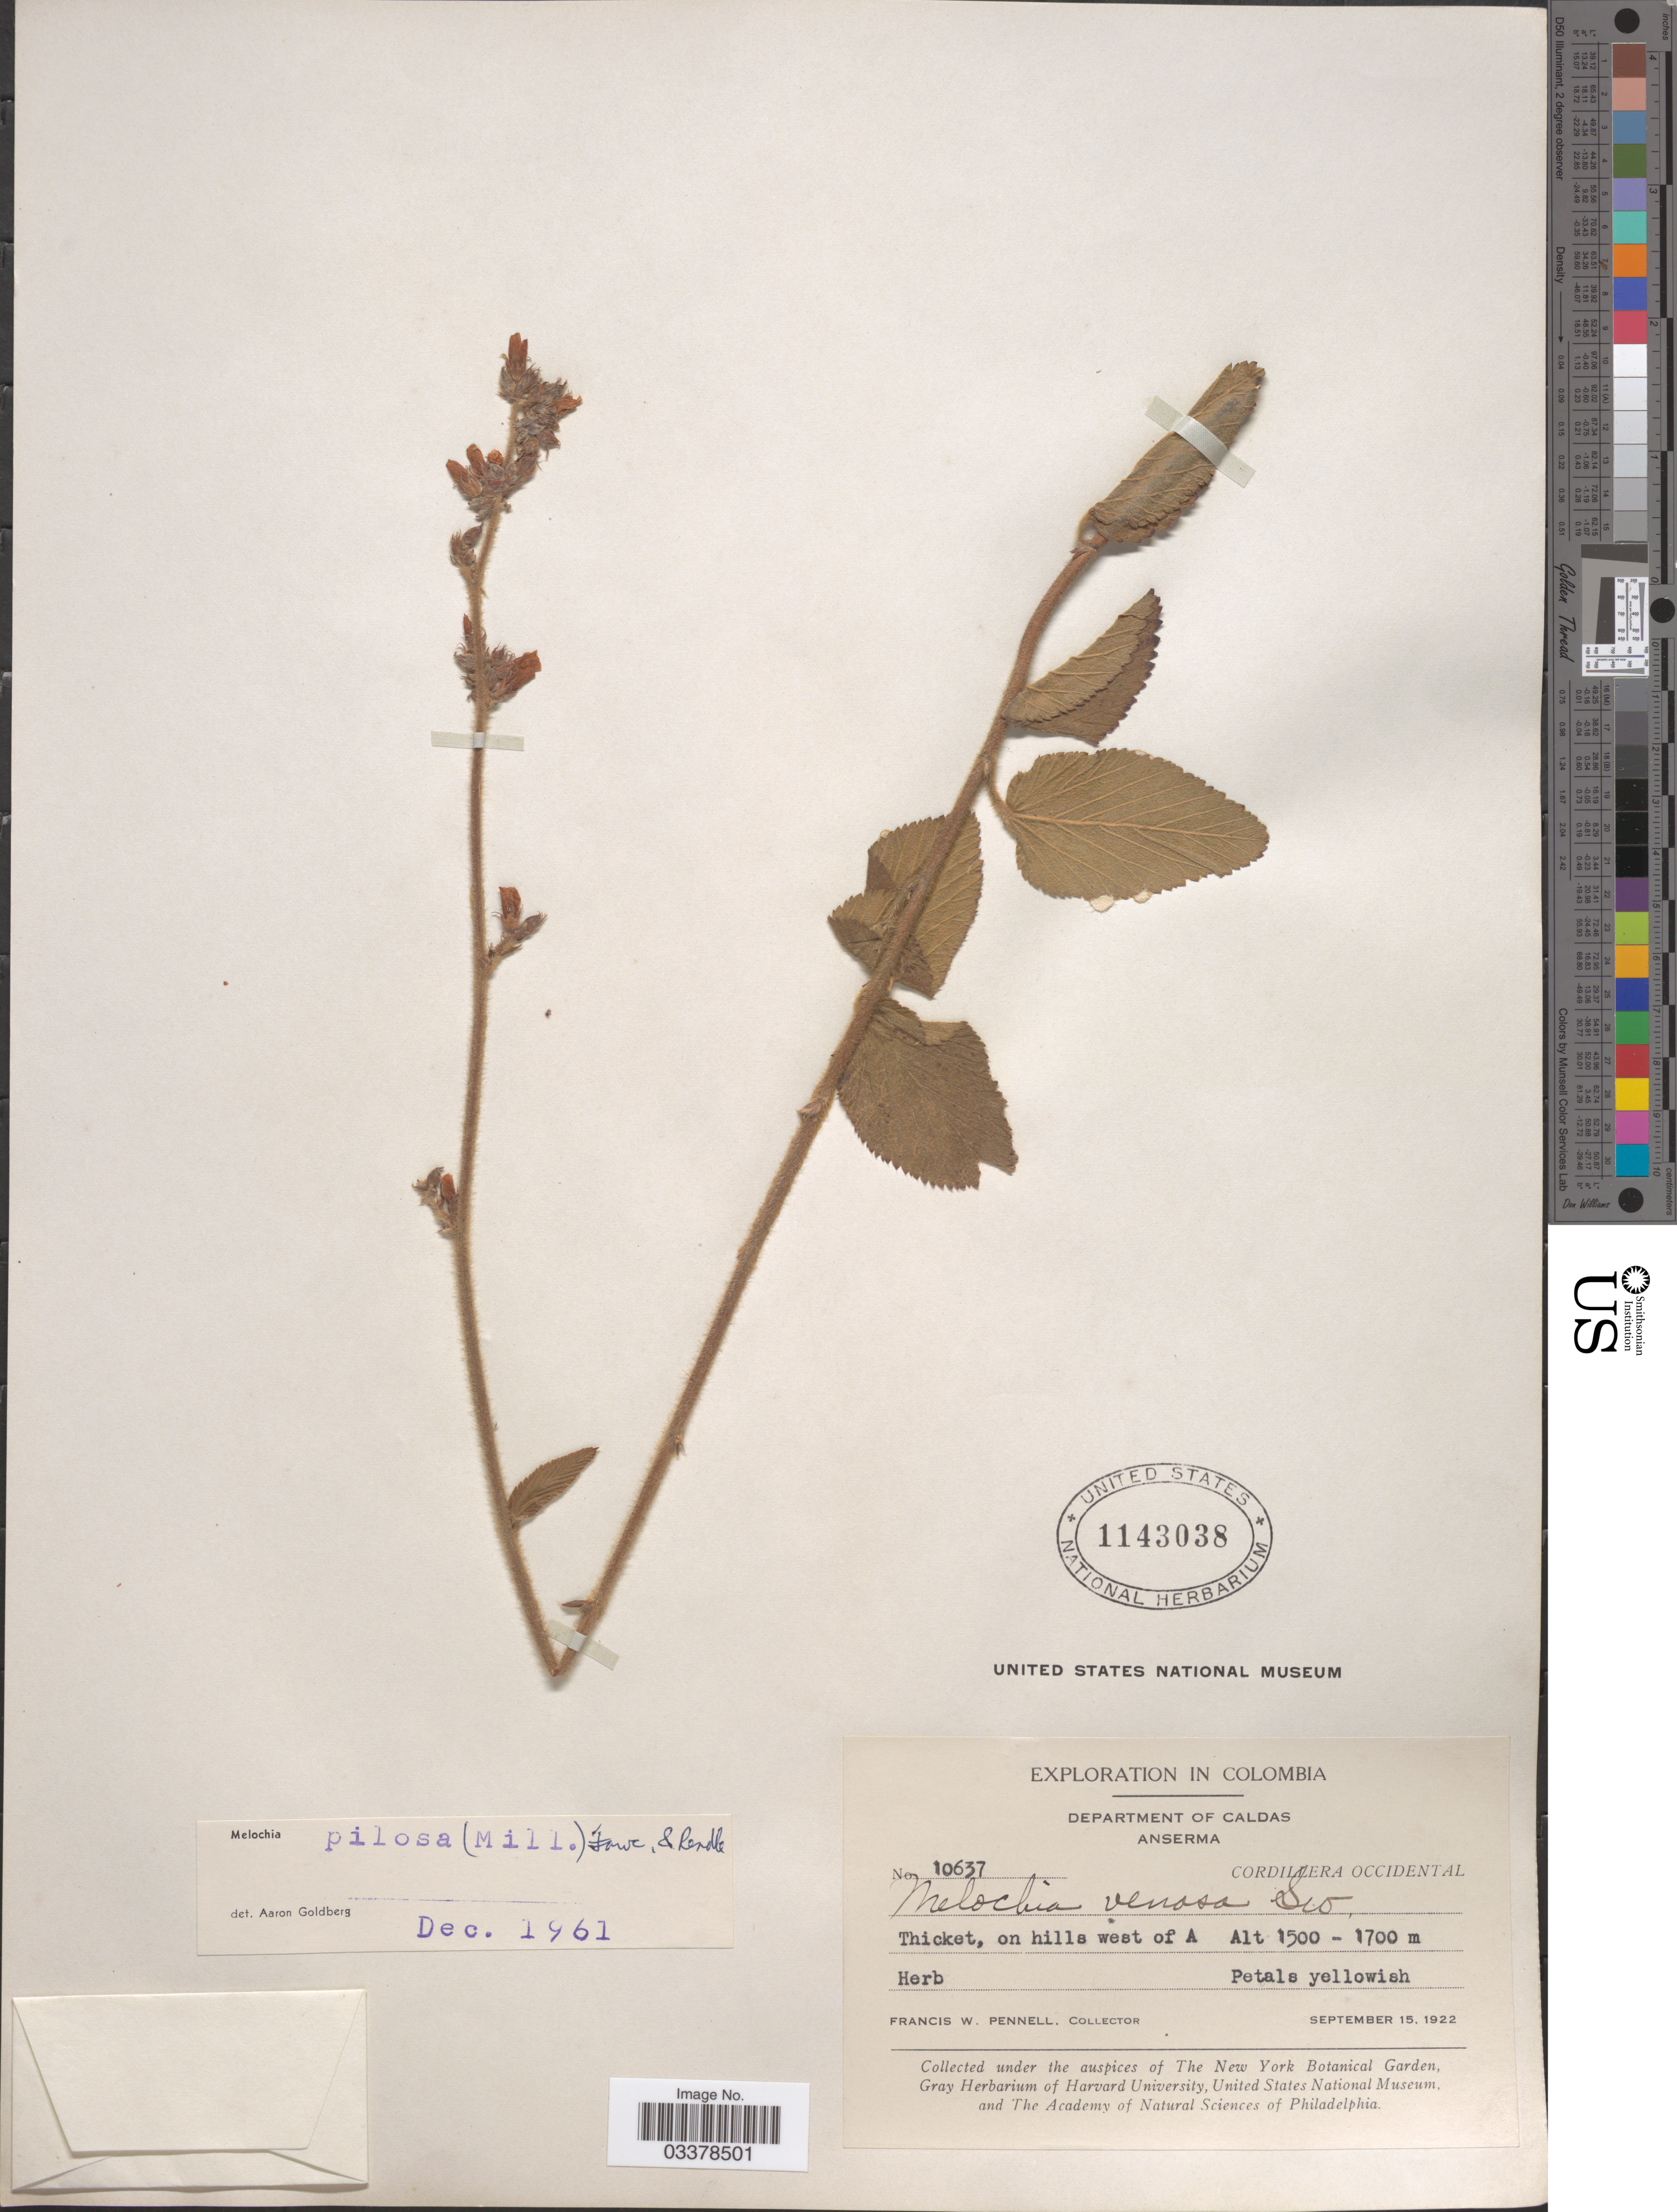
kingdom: Plantae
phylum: Tracheophyta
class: Magnoliopsida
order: Malvales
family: Malvaceae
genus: Melochia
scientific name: Melochia pilosa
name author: (Mill.) Fawc. & Rendle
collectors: F. W. Pennell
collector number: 10637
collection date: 1922-09-15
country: Colombia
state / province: Caldas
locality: Department of Caldas, Anserma. Cordillera Occidental. Thicket, on hills west of A.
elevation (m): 1500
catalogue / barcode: US 1143038